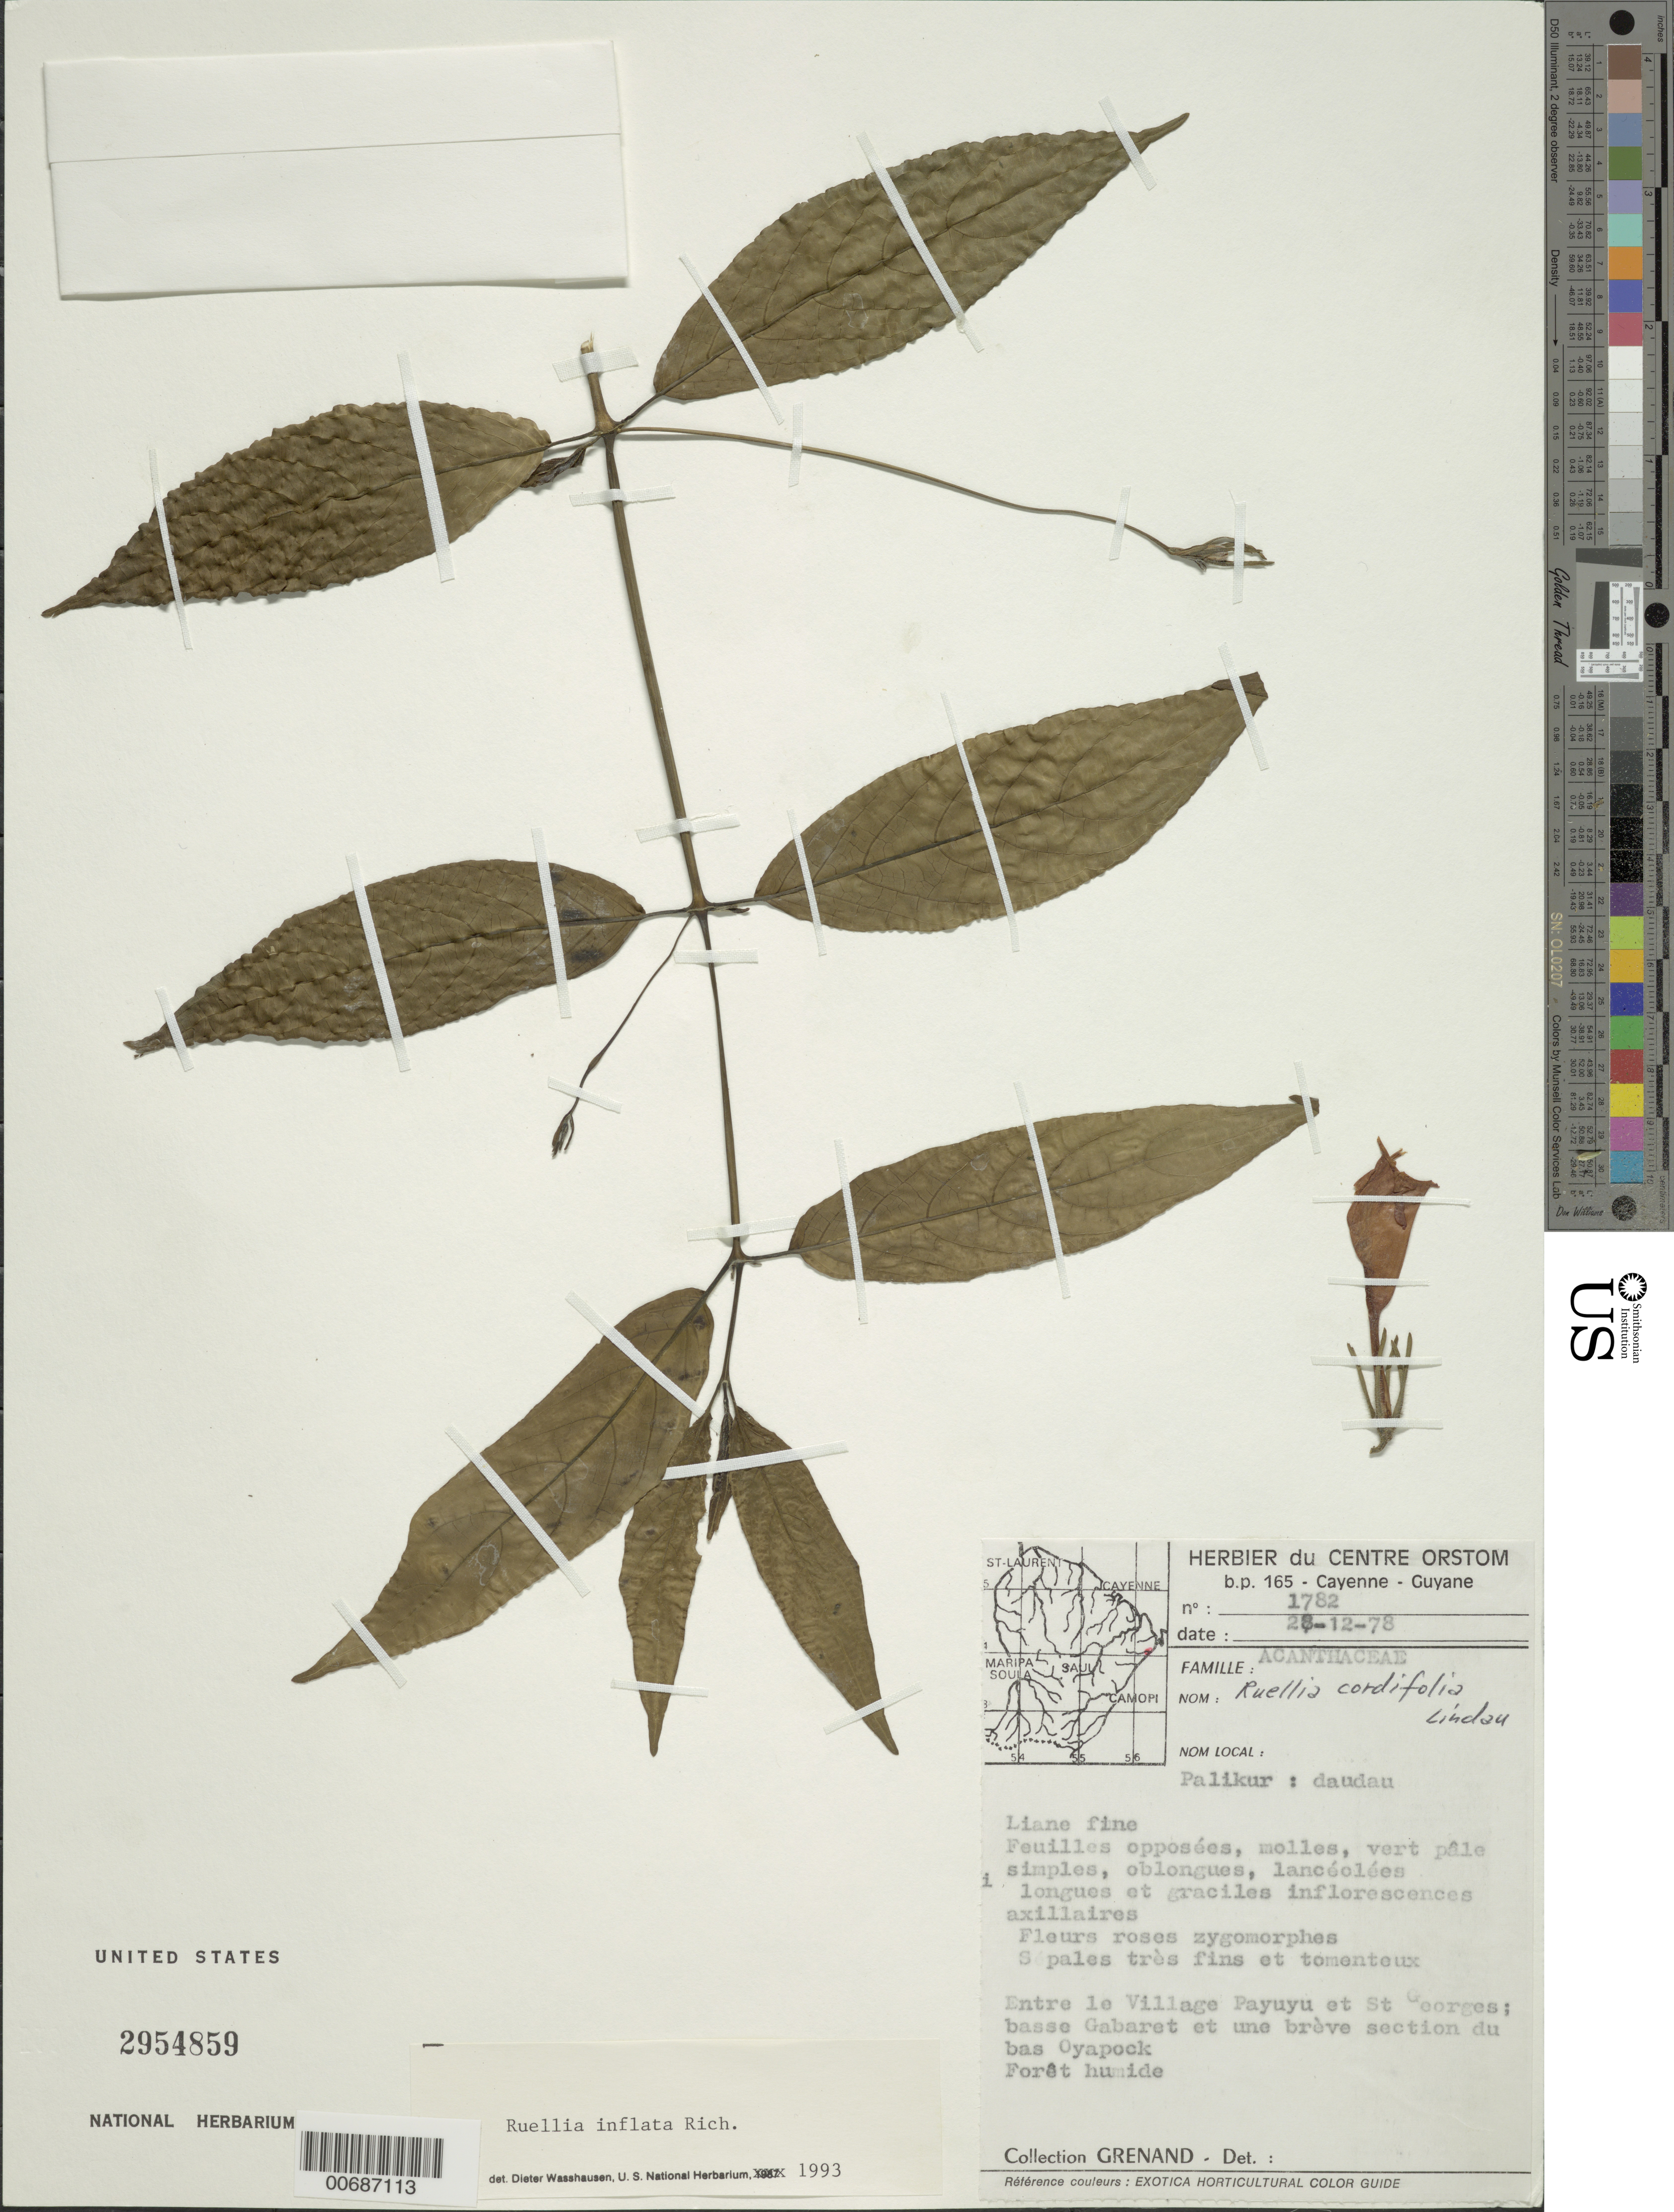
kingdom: Plantae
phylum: Tracheophyta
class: Magnoliopsida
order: Lamiales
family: Acanthaceae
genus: Ruellia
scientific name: Ruellia inflata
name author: Rich.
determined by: Wasshausen, Dieter C., (BOT), Smithsonian Institution - National Museum of Natural History (UNITED STATES)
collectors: P. Grenand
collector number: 1782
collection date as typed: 28-Dec-78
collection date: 1978-12-28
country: French Guiana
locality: Village Payuyu et St. Georges. Basse Gabaret et une breve section du bas Oyapock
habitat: Forêt humide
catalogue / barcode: US 2954859